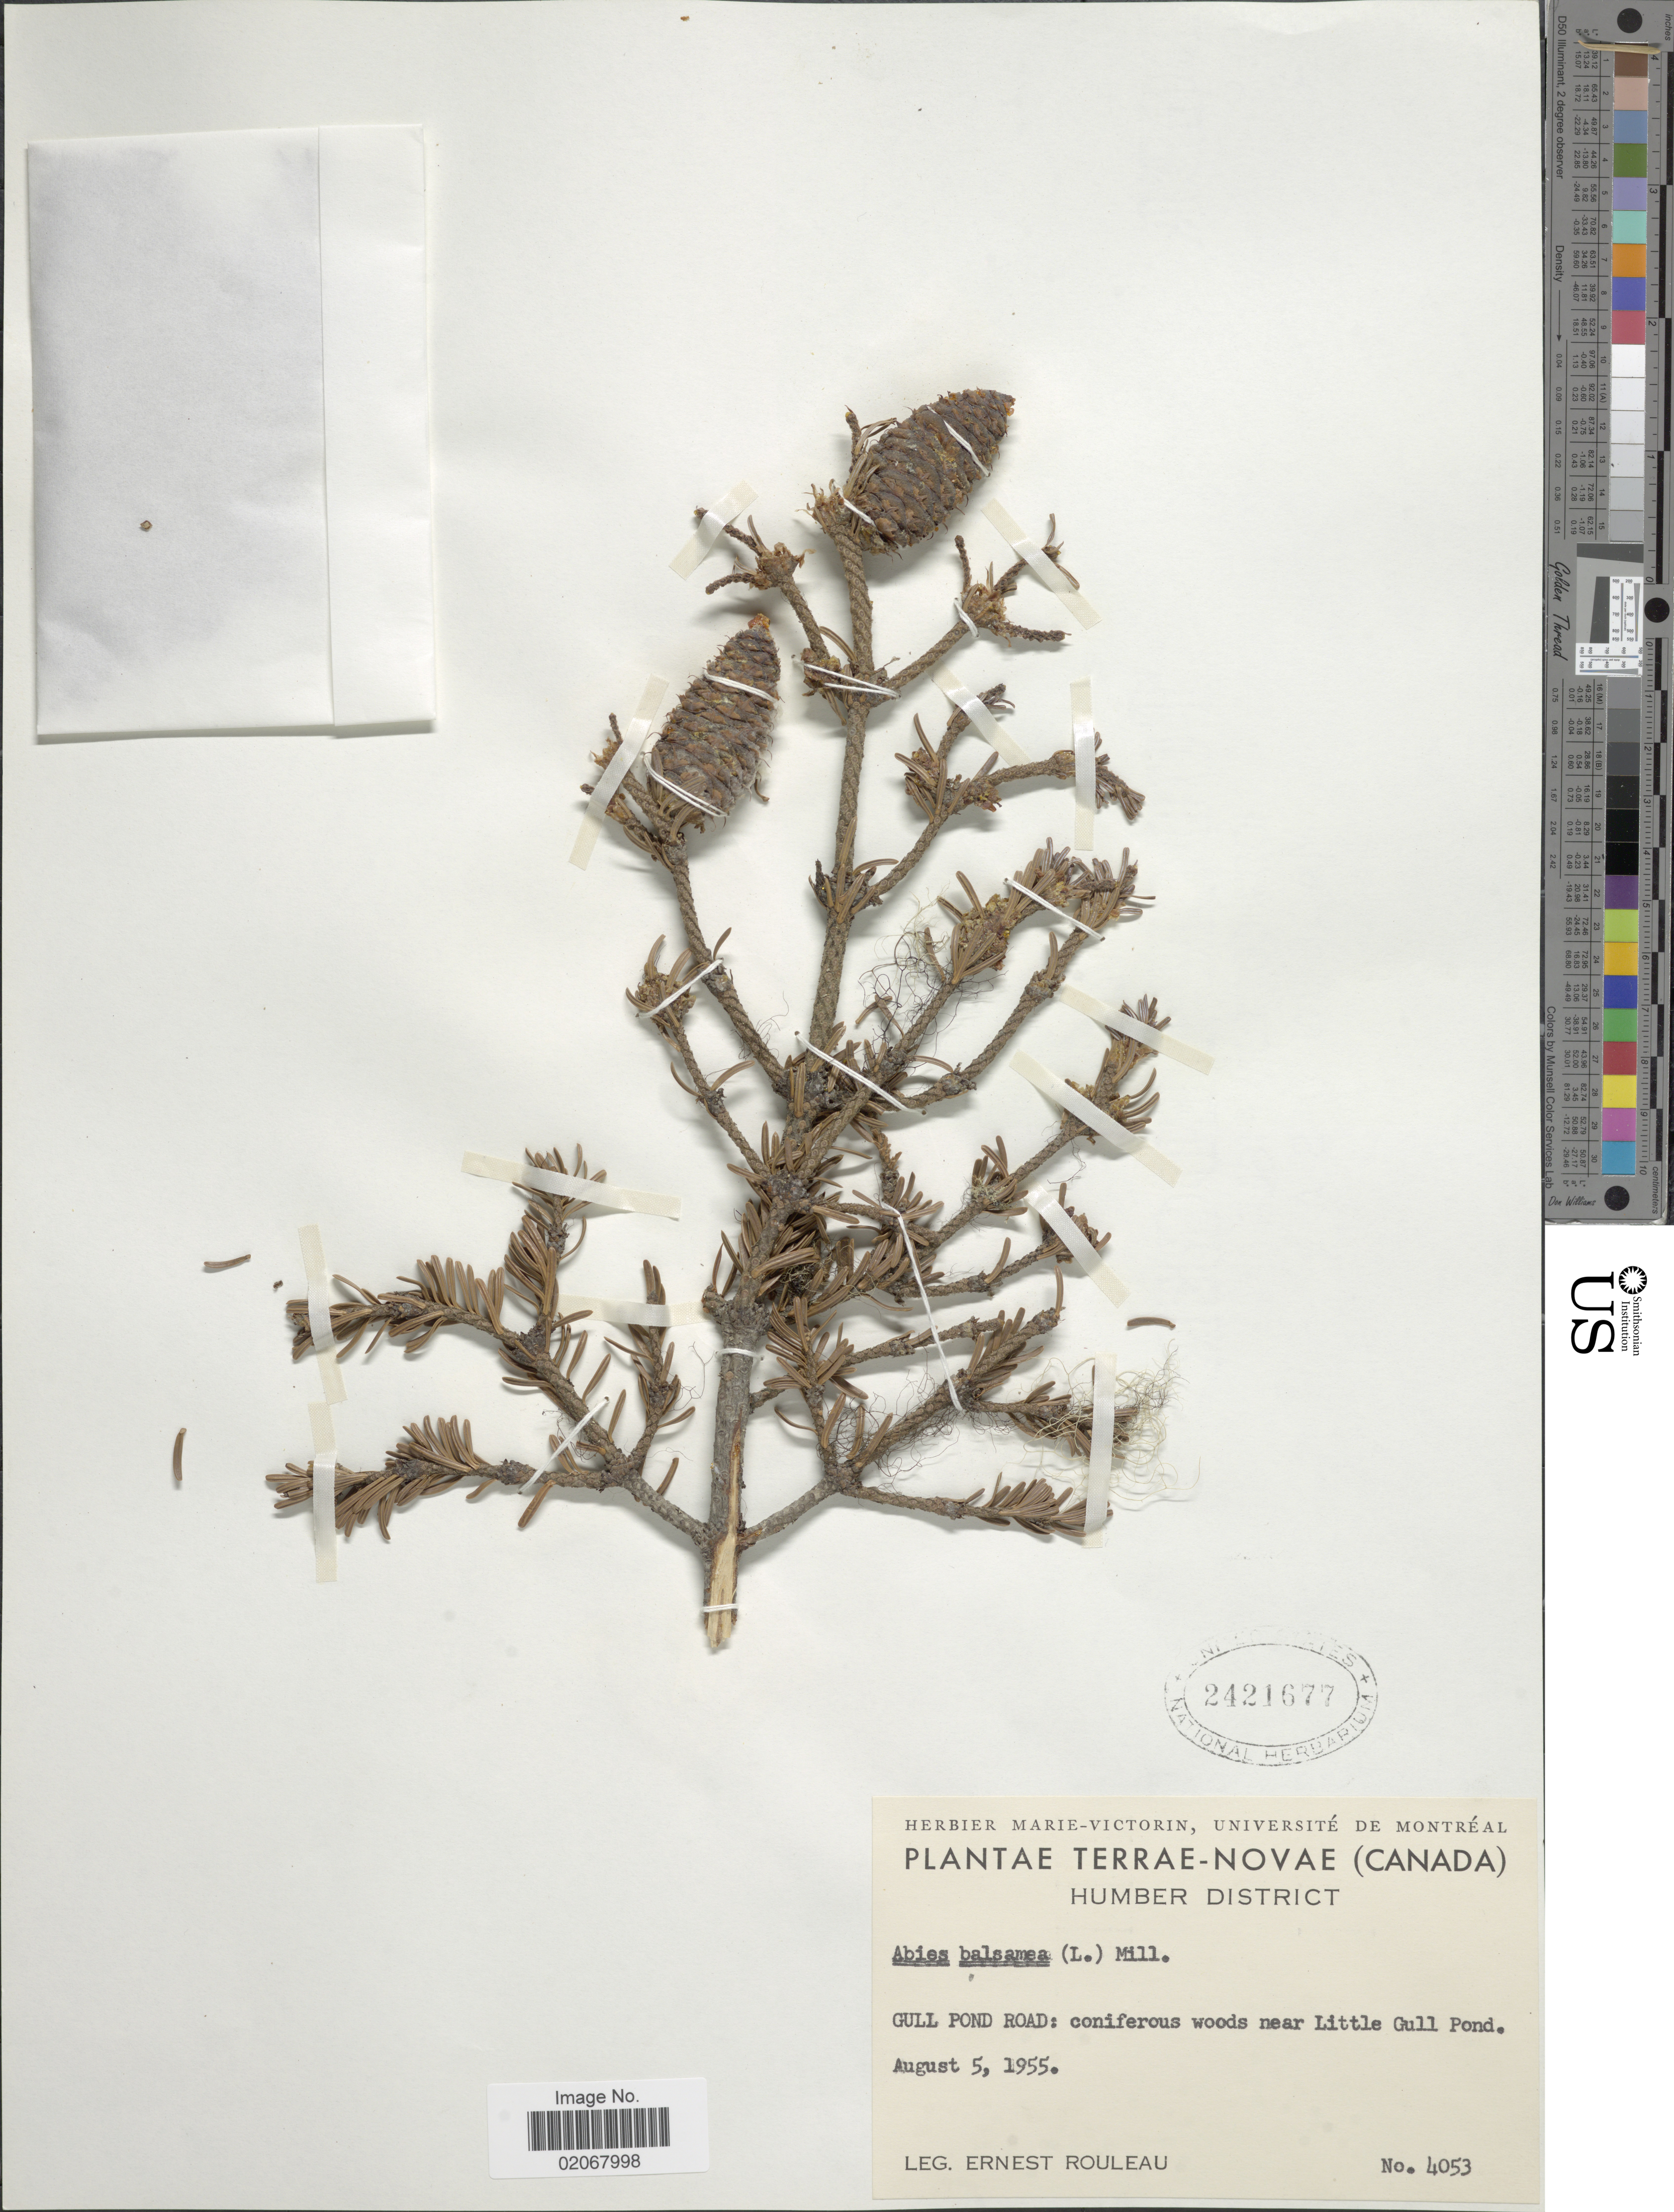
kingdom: Plantae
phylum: Tracheophyta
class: Pinopsida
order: Pinales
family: Pinaceae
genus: Abies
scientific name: Abies balsamea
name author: (L.) Mill.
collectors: E. Rouleau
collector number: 4053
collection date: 1955-08-05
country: Canada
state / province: Newfoundland and Labrador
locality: Terrae-Novae. Humber District. Gull Pond Road: woods near Little Gull Pond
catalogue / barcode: US 2421677